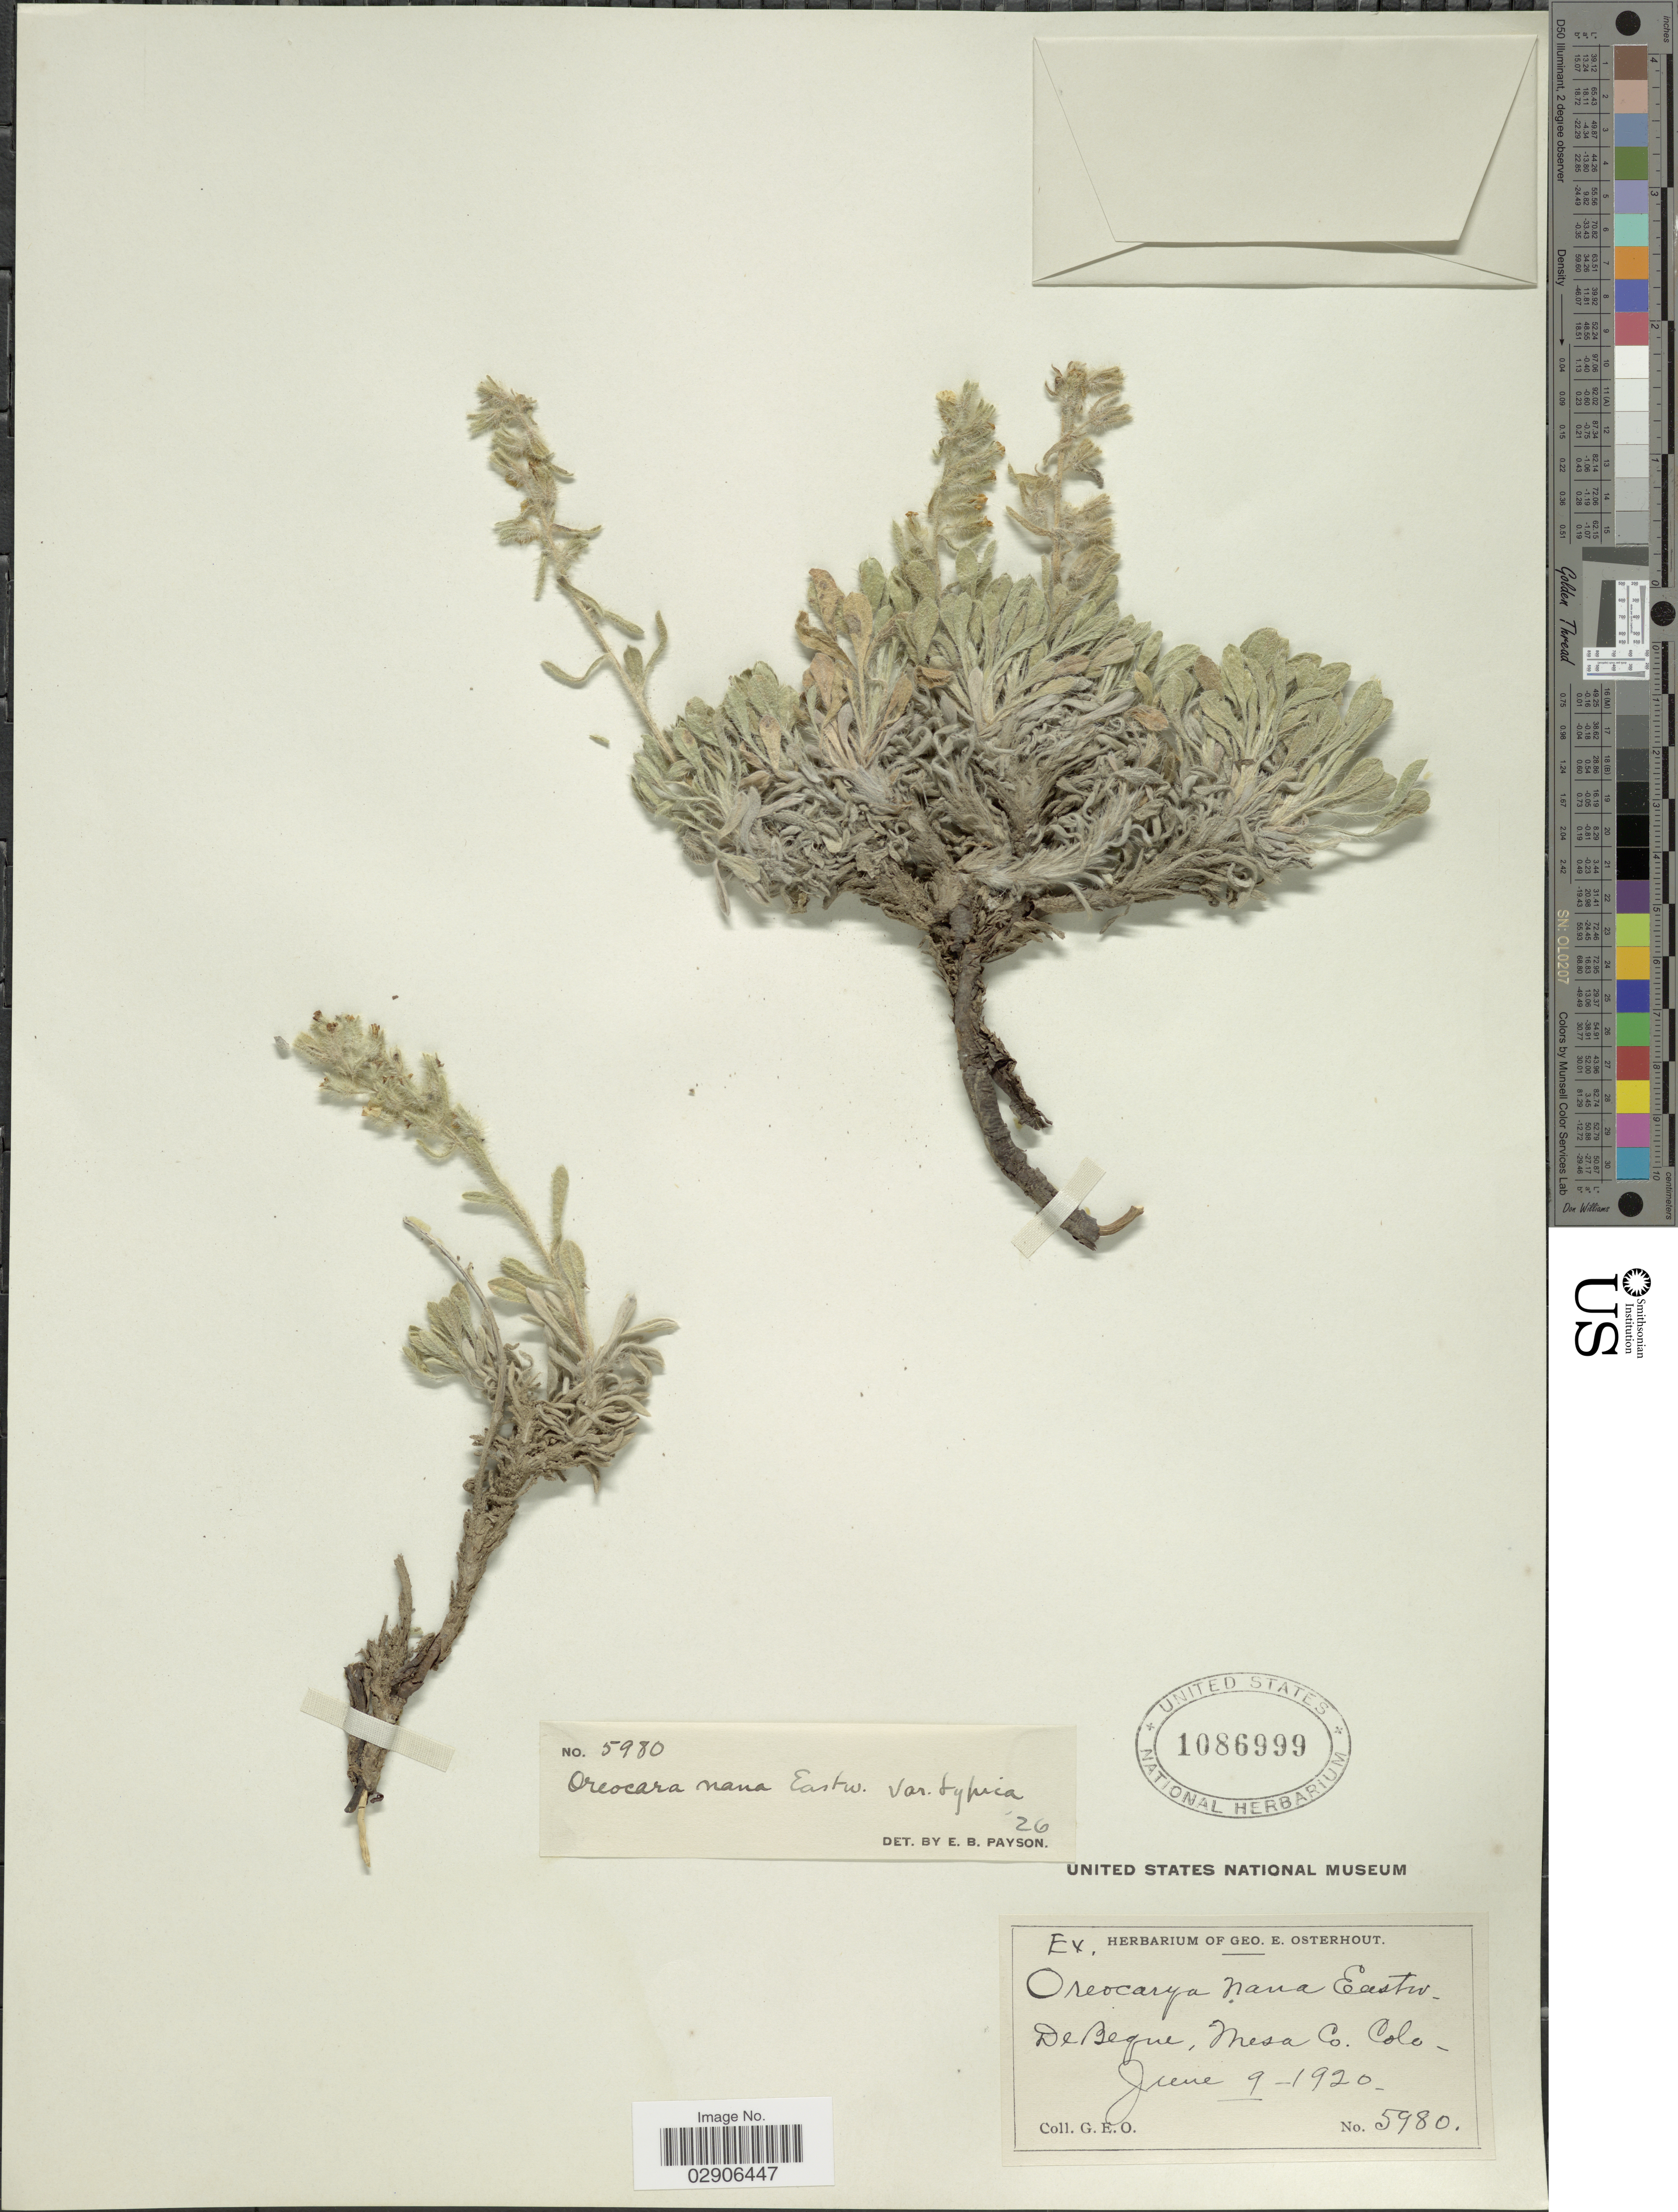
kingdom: Plantae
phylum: Tracheophyta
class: Magnoliopsida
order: Boraginales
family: Boraginaceae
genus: Oreocarya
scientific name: Oreocarya nana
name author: Eastw.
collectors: G. Osterhout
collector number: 5980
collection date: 1920-06-09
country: United States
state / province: Colorado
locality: De Beque, Mesa Co.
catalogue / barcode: US 1086999